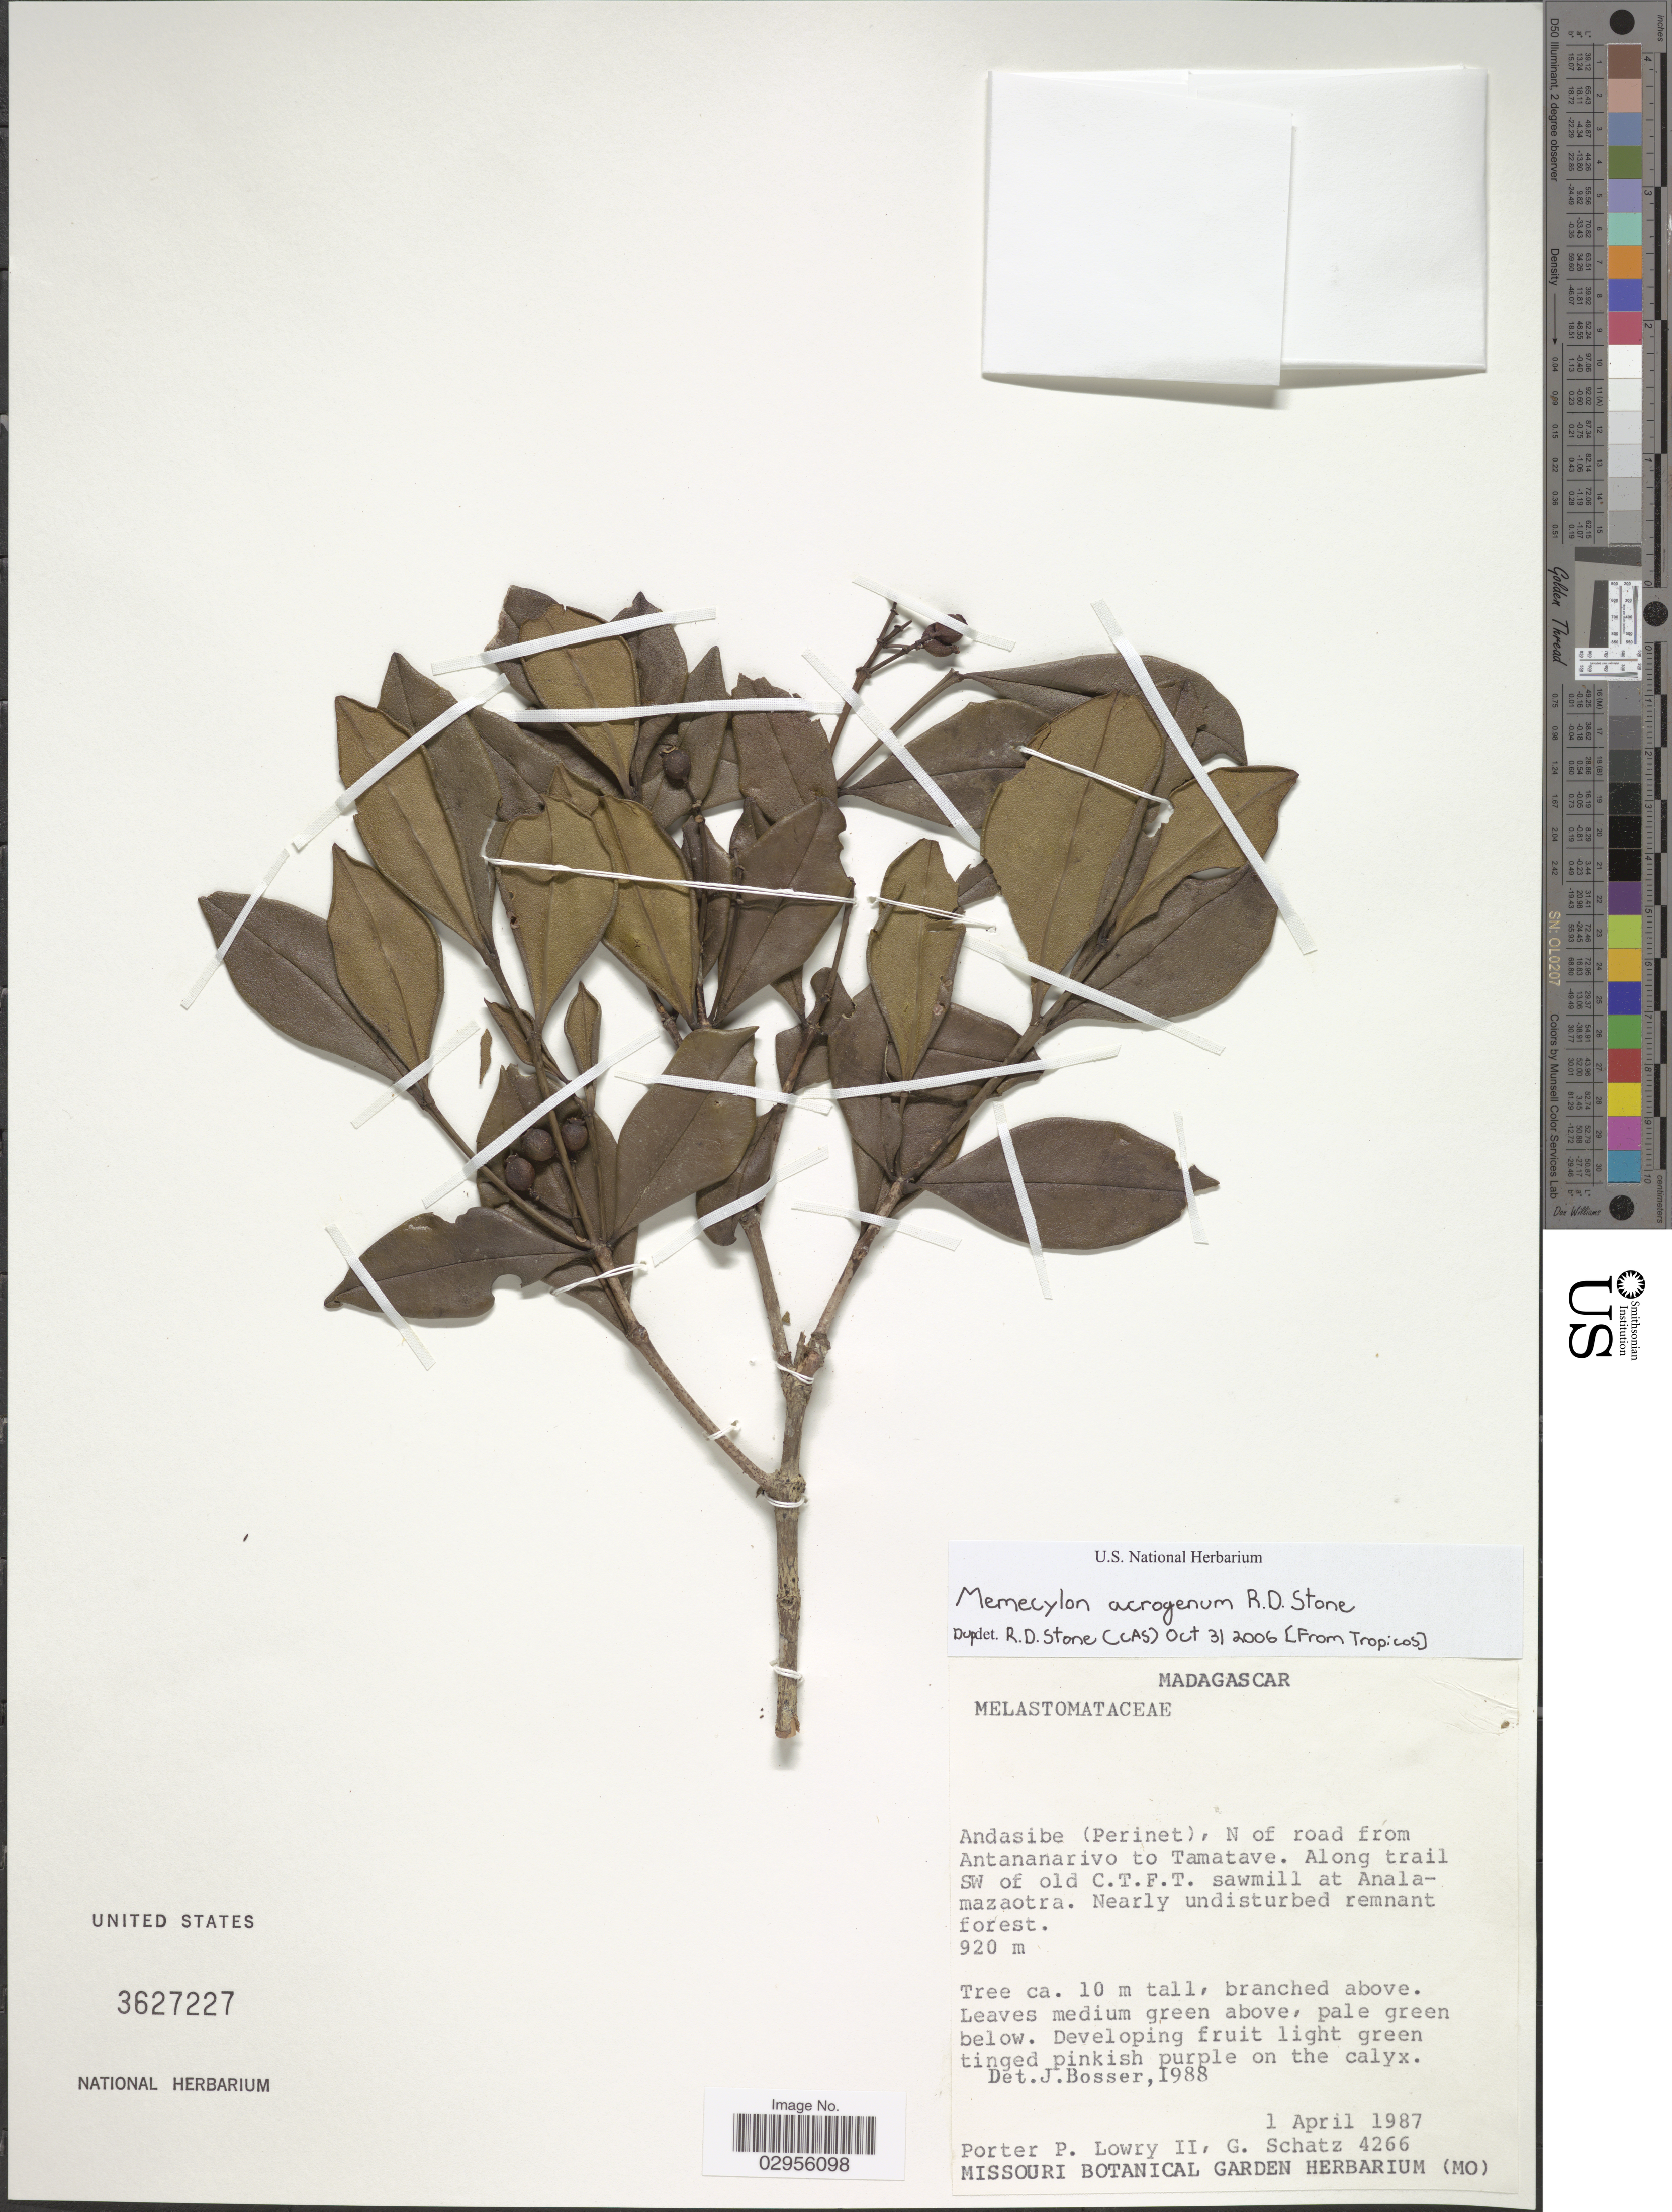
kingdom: Plantae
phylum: Tracheophyta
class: Magnoliopsida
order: Myrtales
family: Melastomataceae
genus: Memecylon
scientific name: Memecylon acrogenum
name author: R.D. Stone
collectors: P. P. Lowry & G. C. Schatz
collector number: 4266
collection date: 1987-04-01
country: Madagascar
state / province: Alaotra Mangoro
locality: Andasibe (Perinet), N of road from Antananarivo to Tamatave. Along trail SW of old C.T.F.T. sawmill at Analamazaotra.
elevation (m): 920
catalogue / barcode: US 3627227